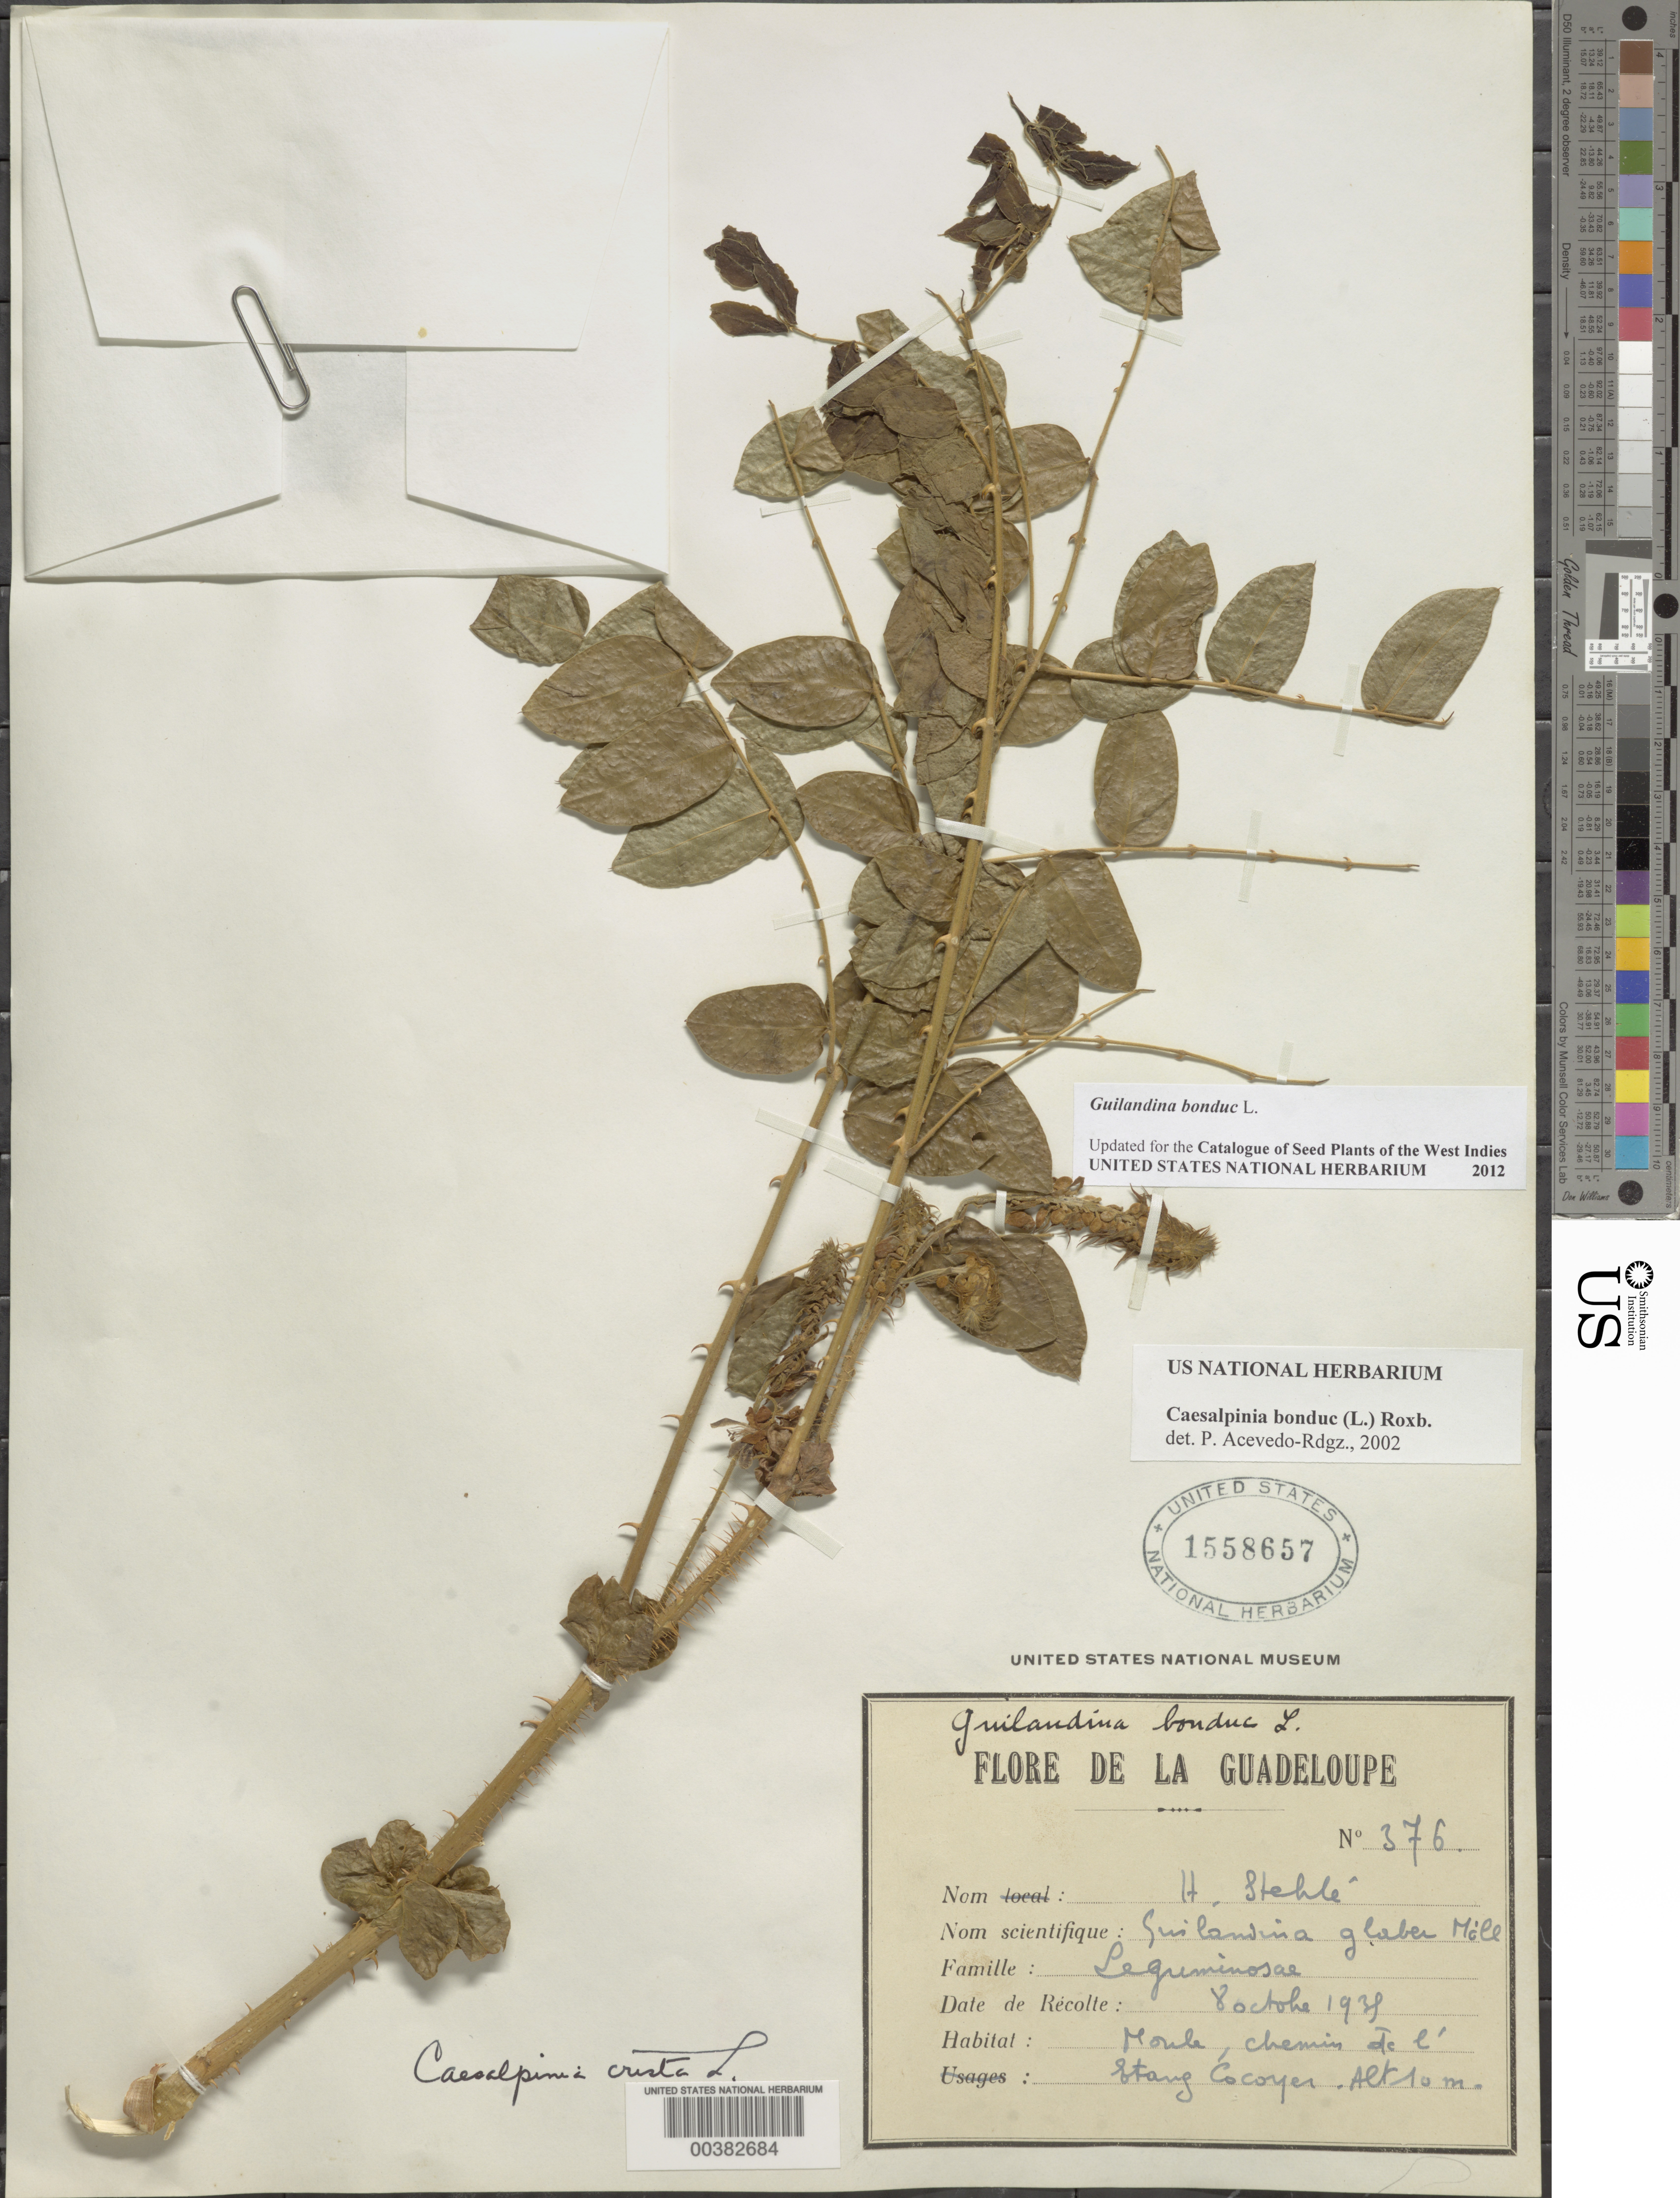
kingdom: Plantae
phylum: Tracheophyta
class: Magnoliopsida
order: Fabales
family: Fabaceae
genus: Guilandina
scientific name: Guilandina bonduc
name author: L.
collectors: H. Stehlé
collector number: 376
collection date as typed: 08 Oct 1939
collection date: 1939-10-08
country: Guadeloupe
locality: Moule, chemin de l'etang cocoyer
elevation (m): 10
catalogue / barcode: US 1558657